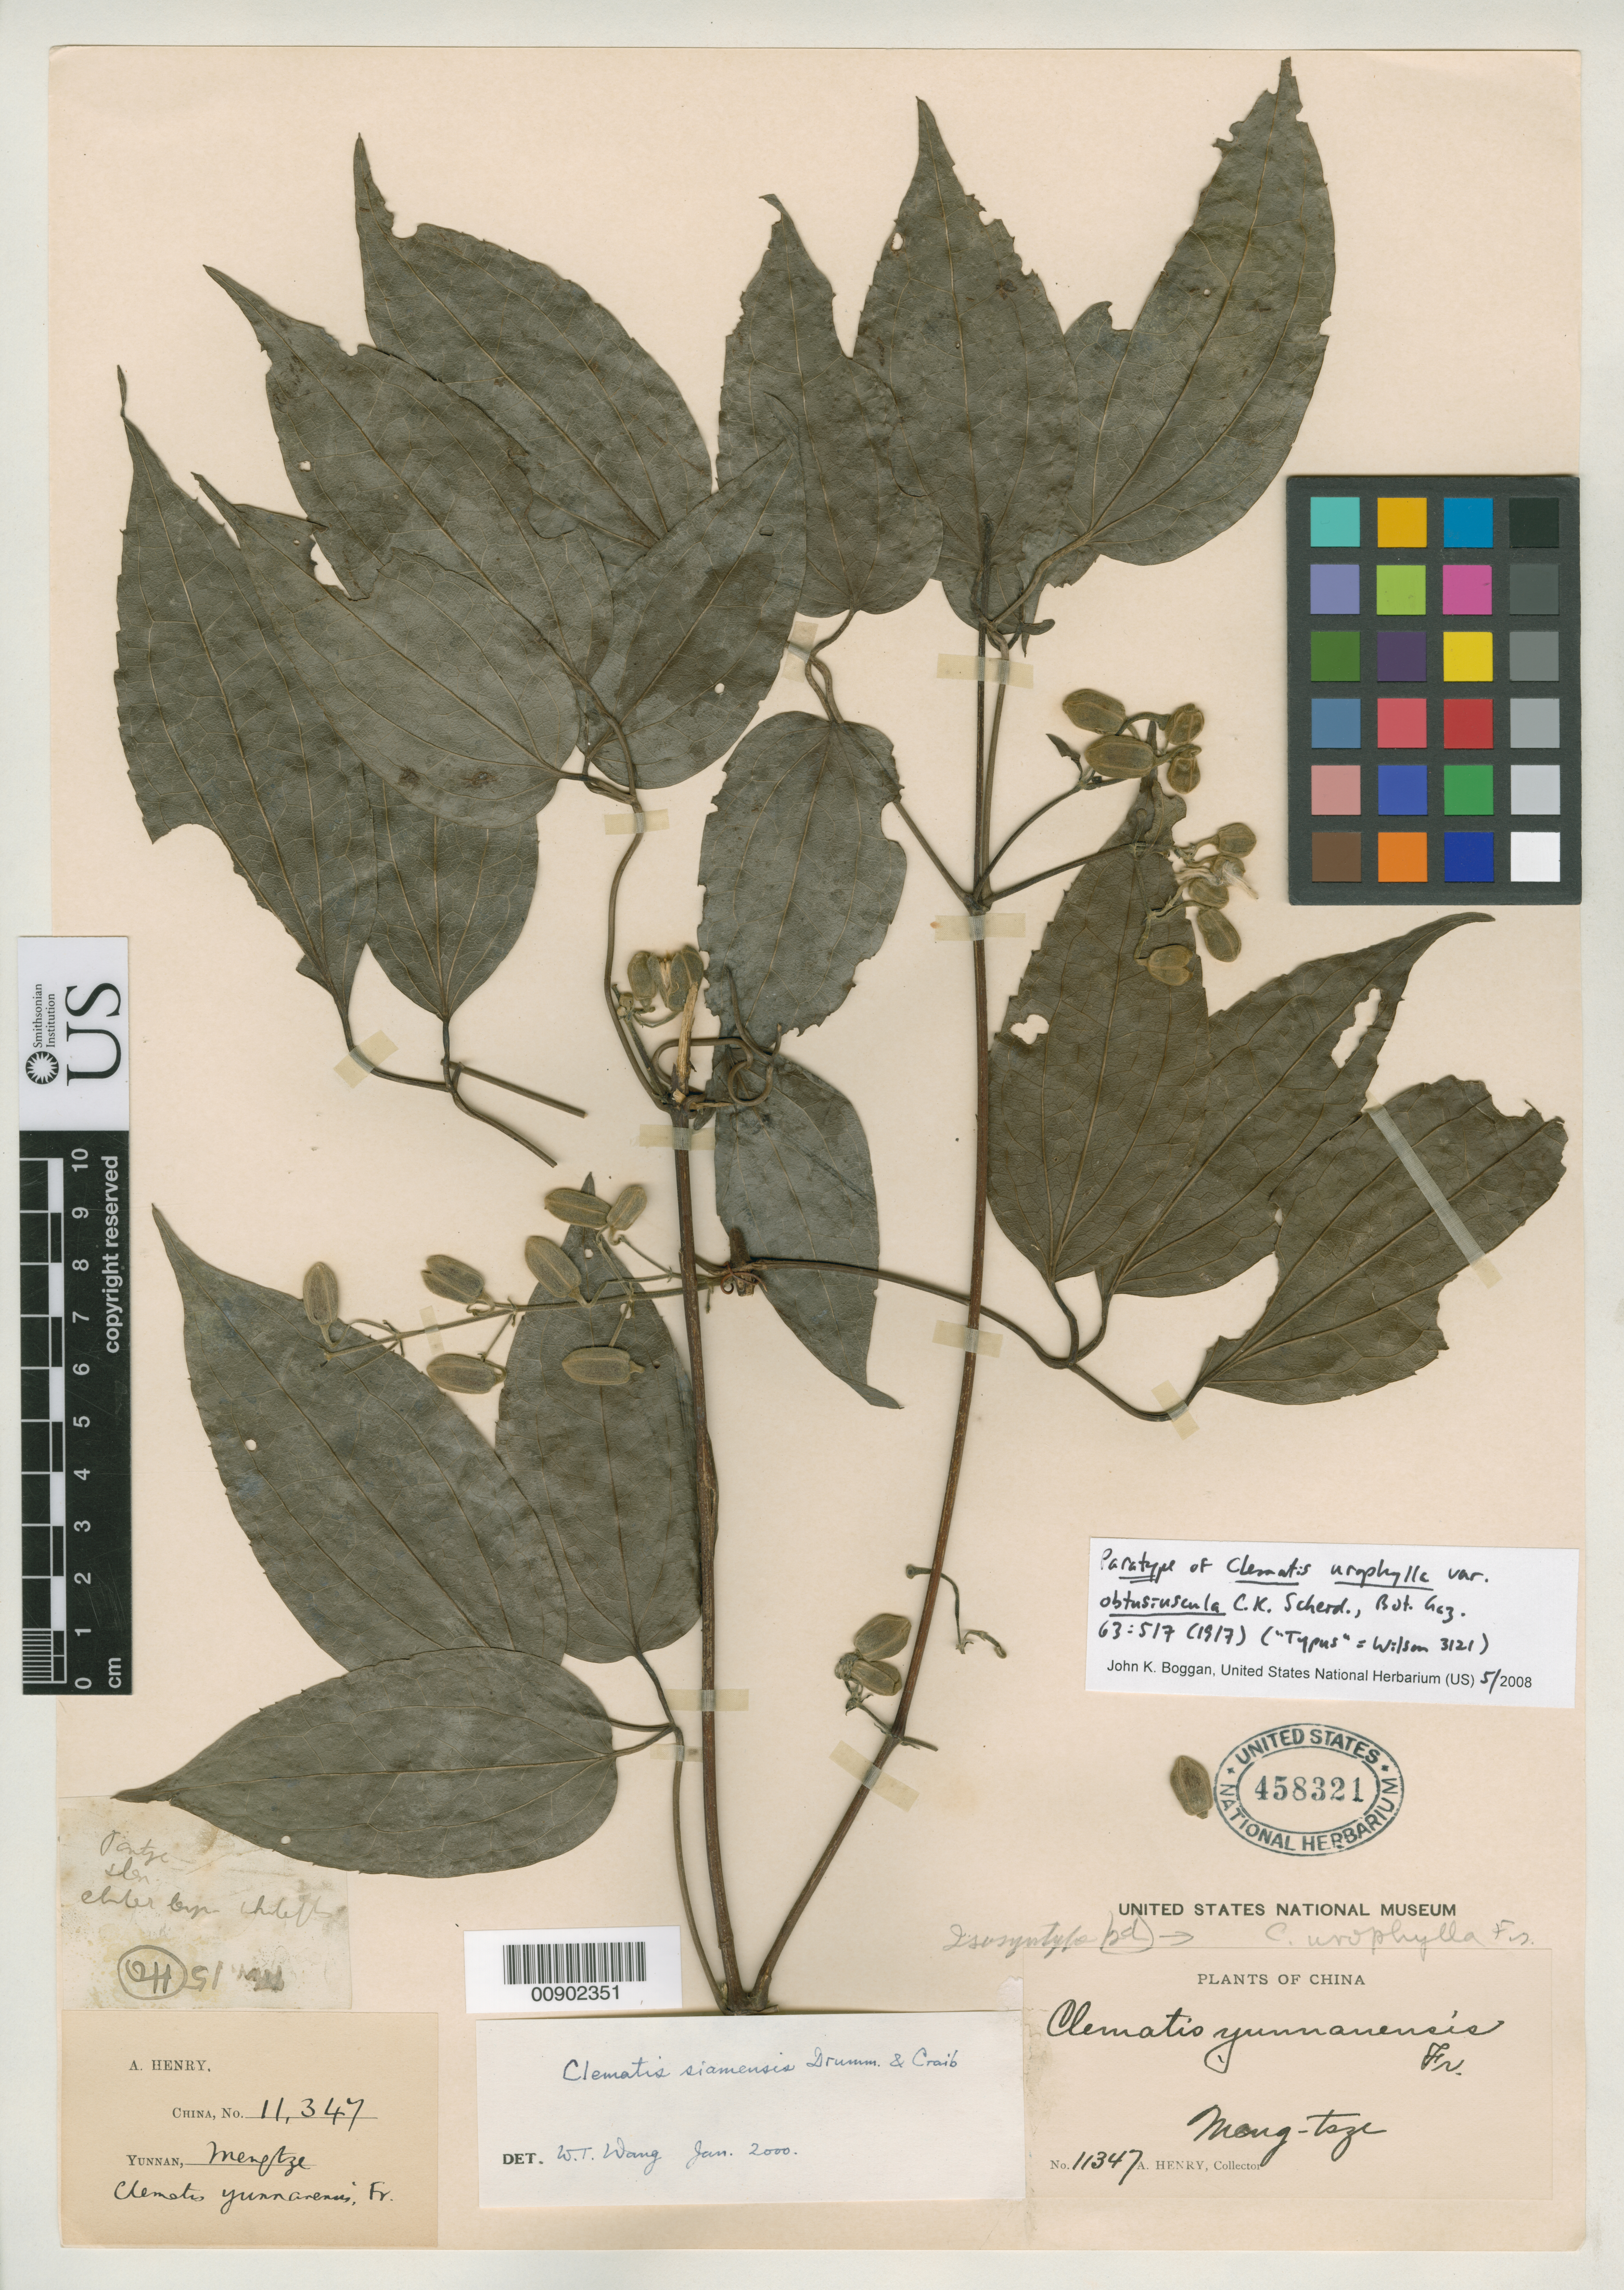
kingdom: Plantae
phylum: Tracheophyta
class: Magnoliopsida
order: Ranunculales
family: Ranunculaceae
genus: Clematis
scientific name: Clematis urophylla var. obtusiuscula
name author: C.K. Schneid.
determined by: Wang, W. T.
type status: Paratype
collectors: A. Henry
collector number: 11347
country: China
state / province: Yunnan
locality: Yunnan, Mengtze.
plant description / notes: Annotated in unknown hand as "Isosyntype (2nd)" of Clematis urophylla Fr.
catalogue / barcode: US 458321